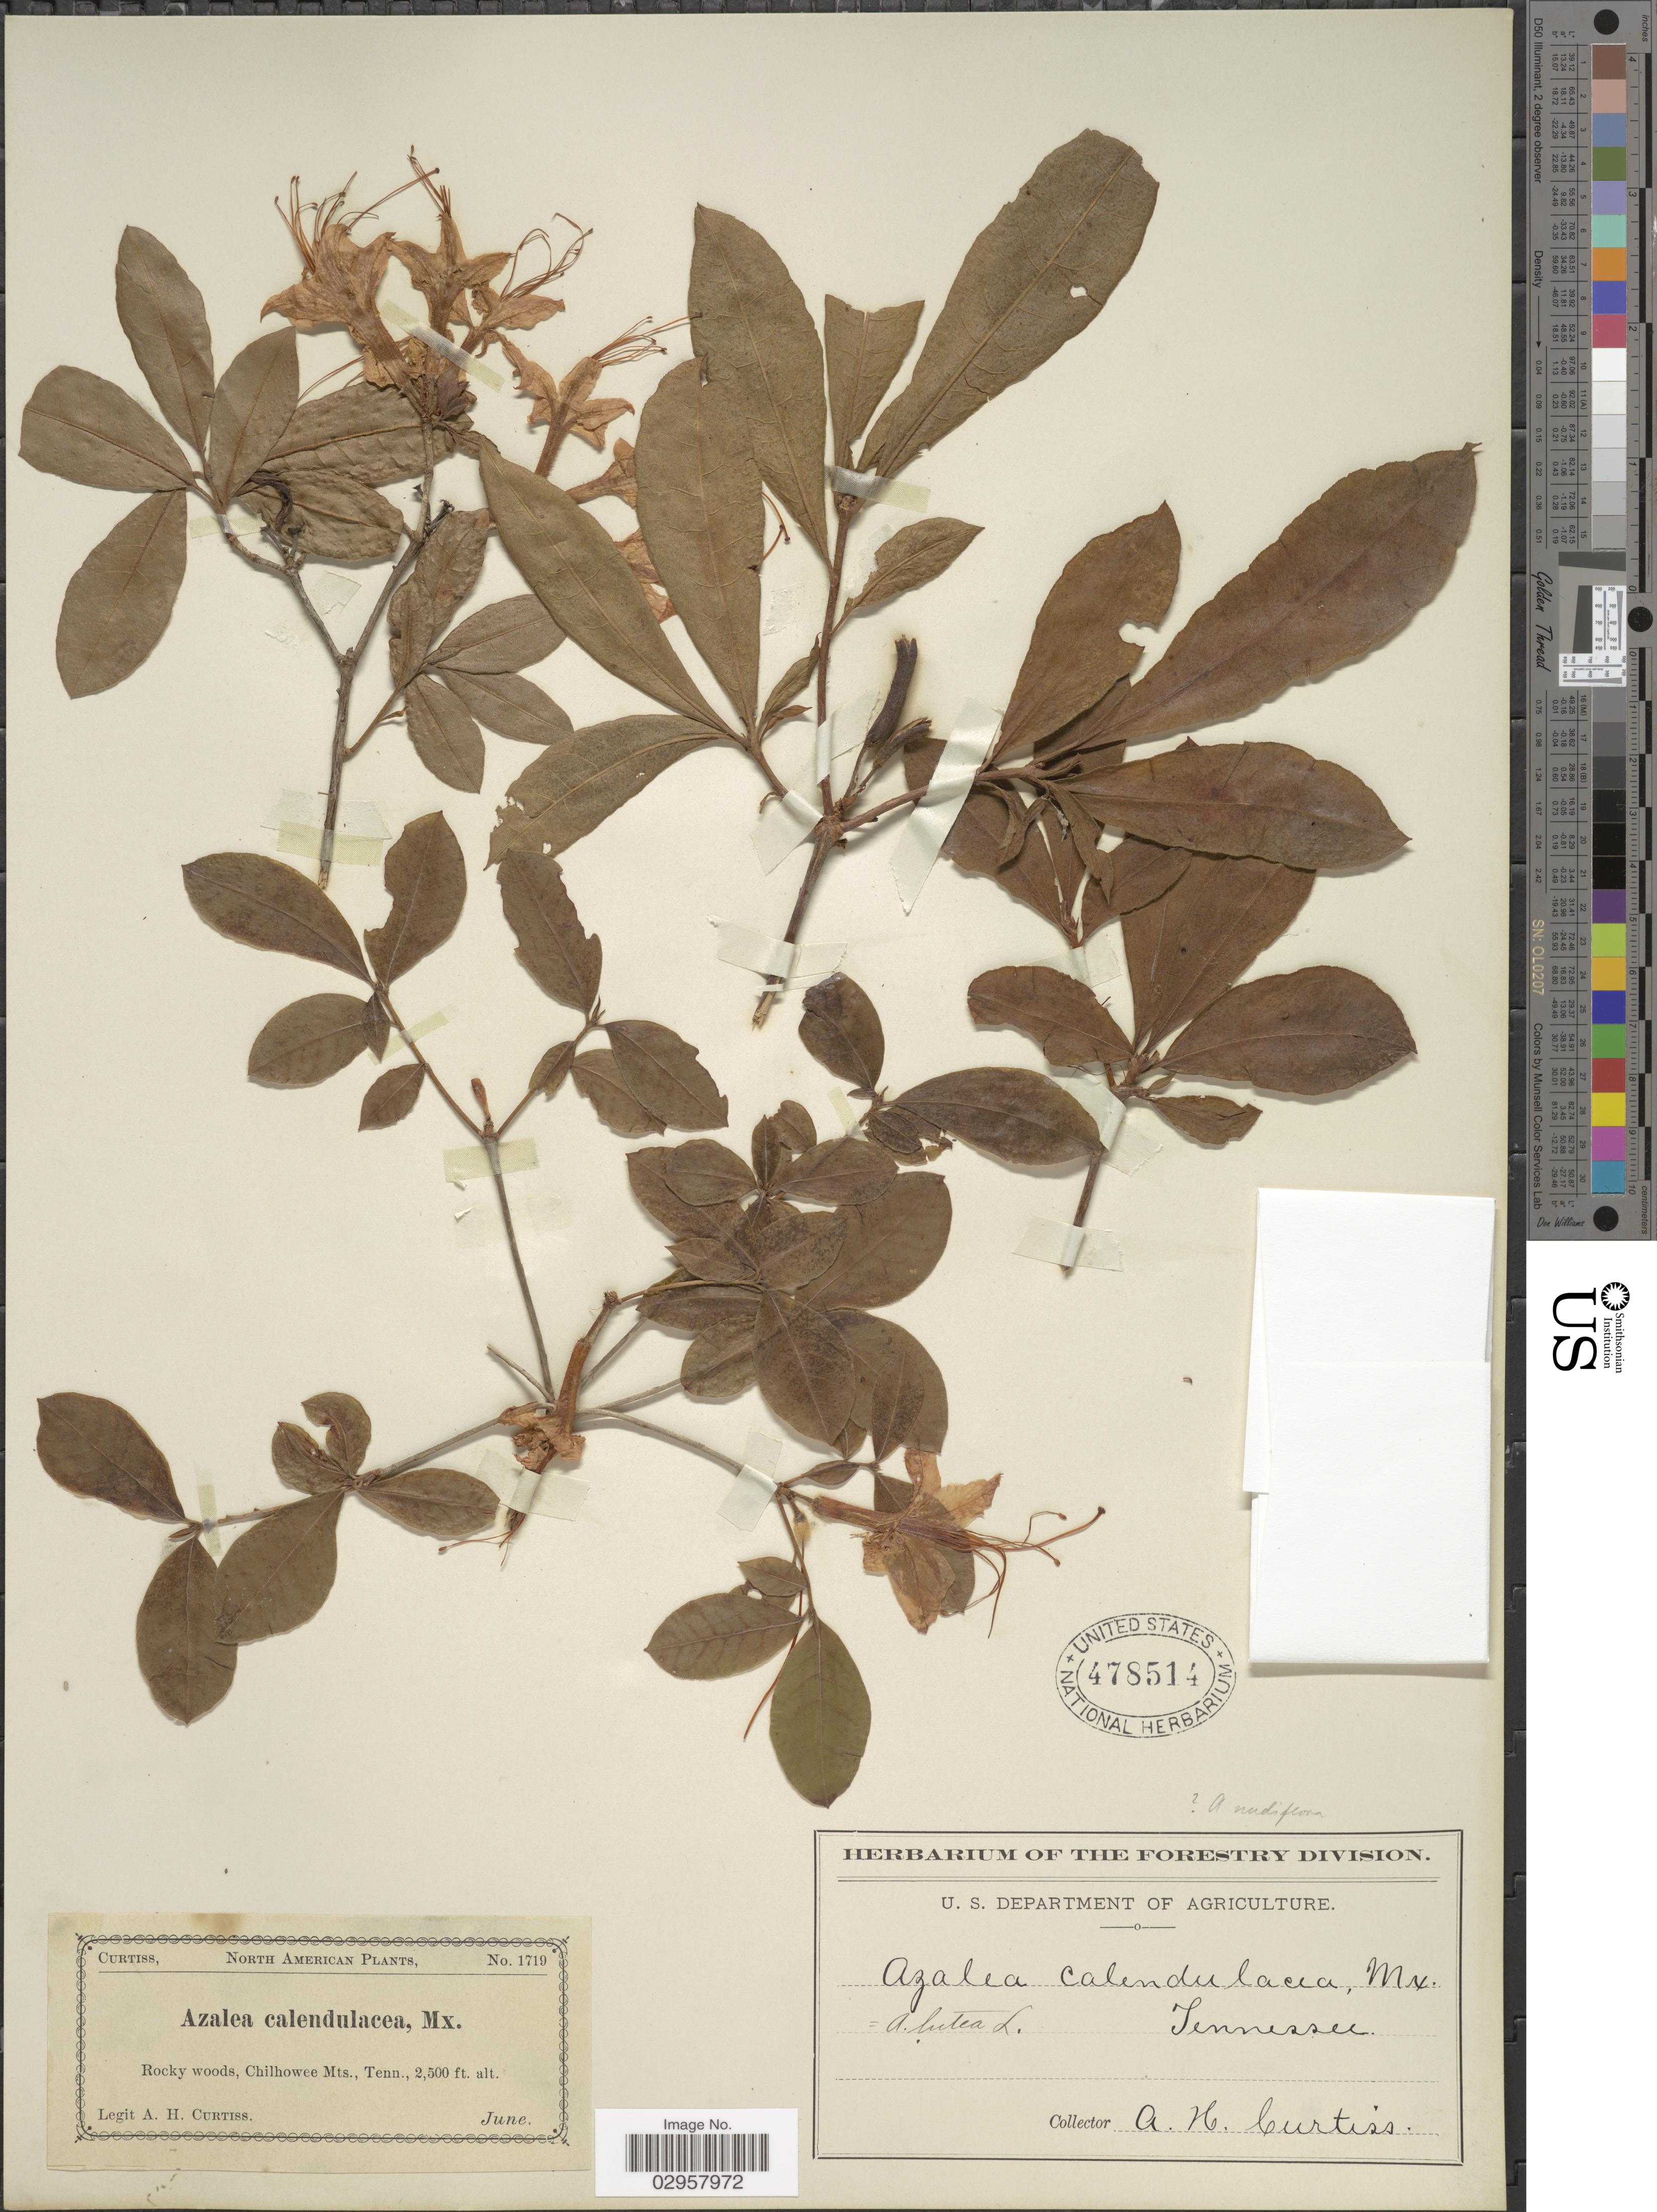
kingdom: Plantae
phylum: Tracheophyta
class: Magnoliopsida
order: Ericales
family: Ericaceae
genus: Rhododendron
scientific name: Rhododendron calendulaceum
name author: (Michx.) Torr.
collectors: A. H. Curtiss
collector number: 1719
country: United States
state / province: Tennessee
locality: Rocky woods, Chilhowee Mts.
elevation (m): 762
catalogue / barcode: US 478514